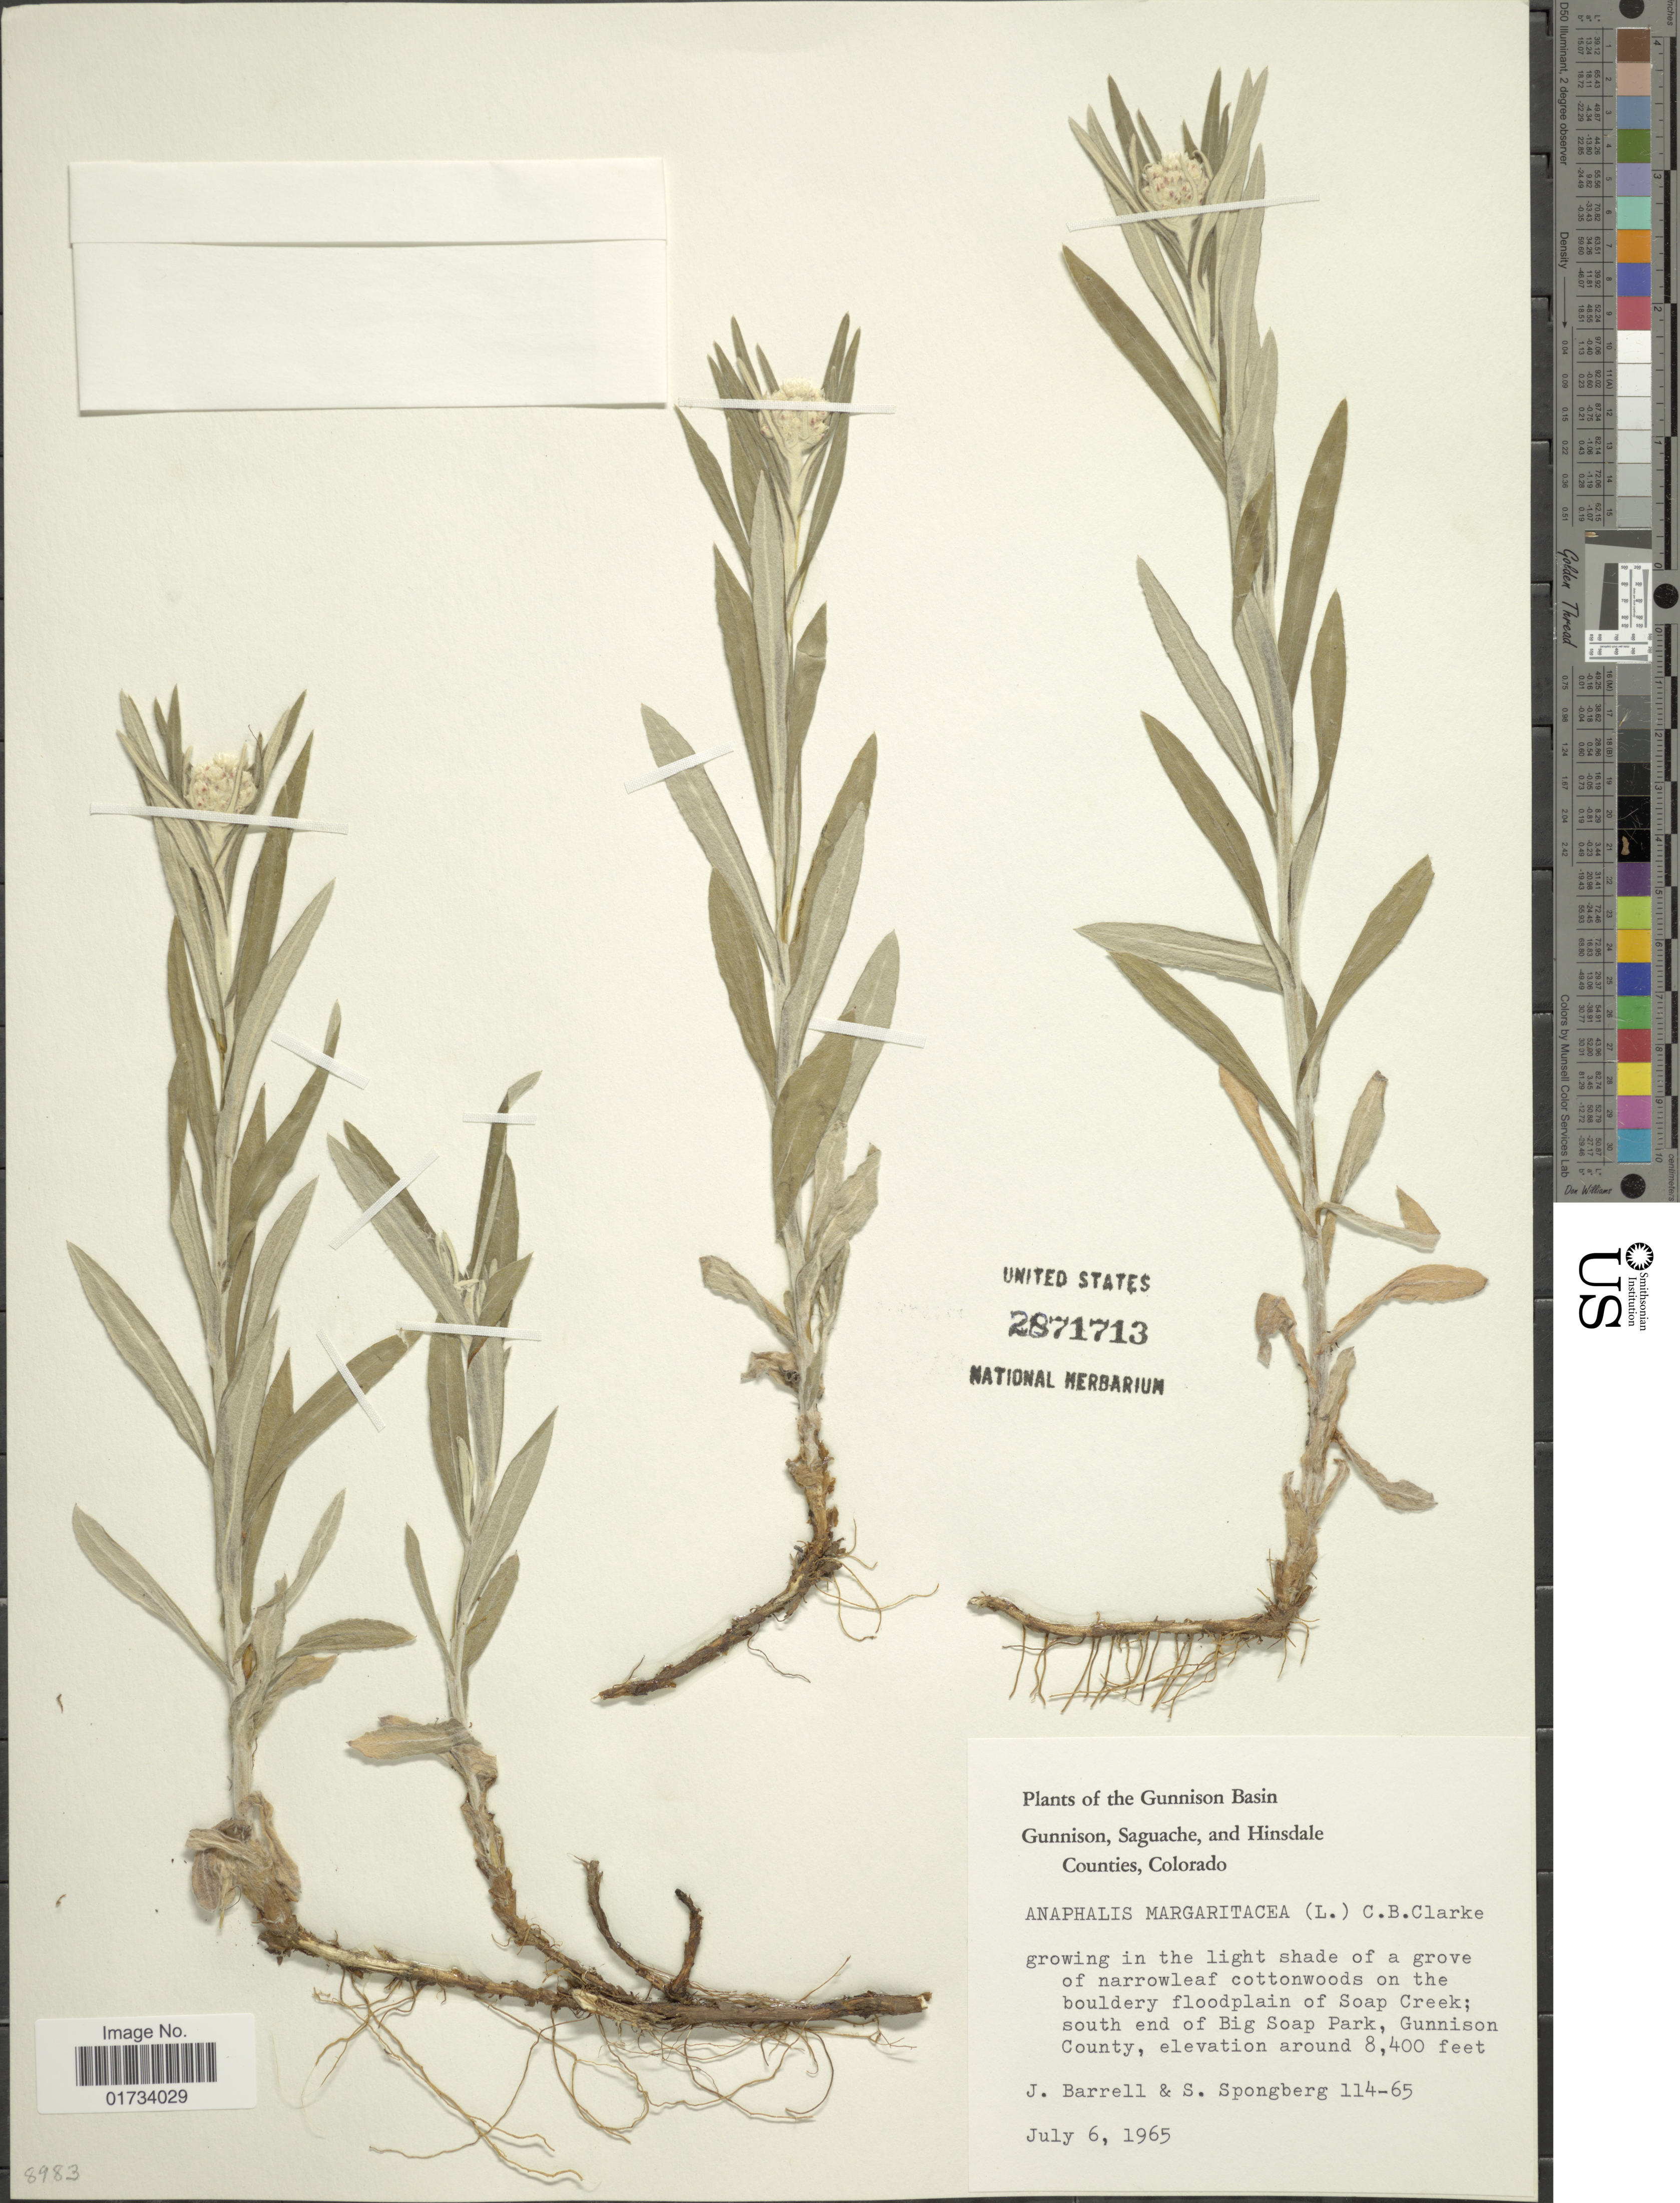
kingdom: Plantae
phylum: Tracheophyta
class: Magnoliopsida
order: Asterales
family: Asteraceae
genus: Anaphalis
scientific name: Anaphalis margaritacea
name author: (L.) Benth. & Hook. f.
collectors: J. Barrell & S. A.Spongberg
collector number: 114-65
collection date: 1965-07-06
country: United States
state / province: Colorado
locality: Gunnison Basin, Gunnison, Saguache, and Hisndale Counties, growing in the light shade of a grove of narrowleaf cottonwoods on the bouldery floodplain of Soap Creek; south end of Big Soap Park, Gunnison County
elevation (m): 2560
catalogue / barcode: US 281713